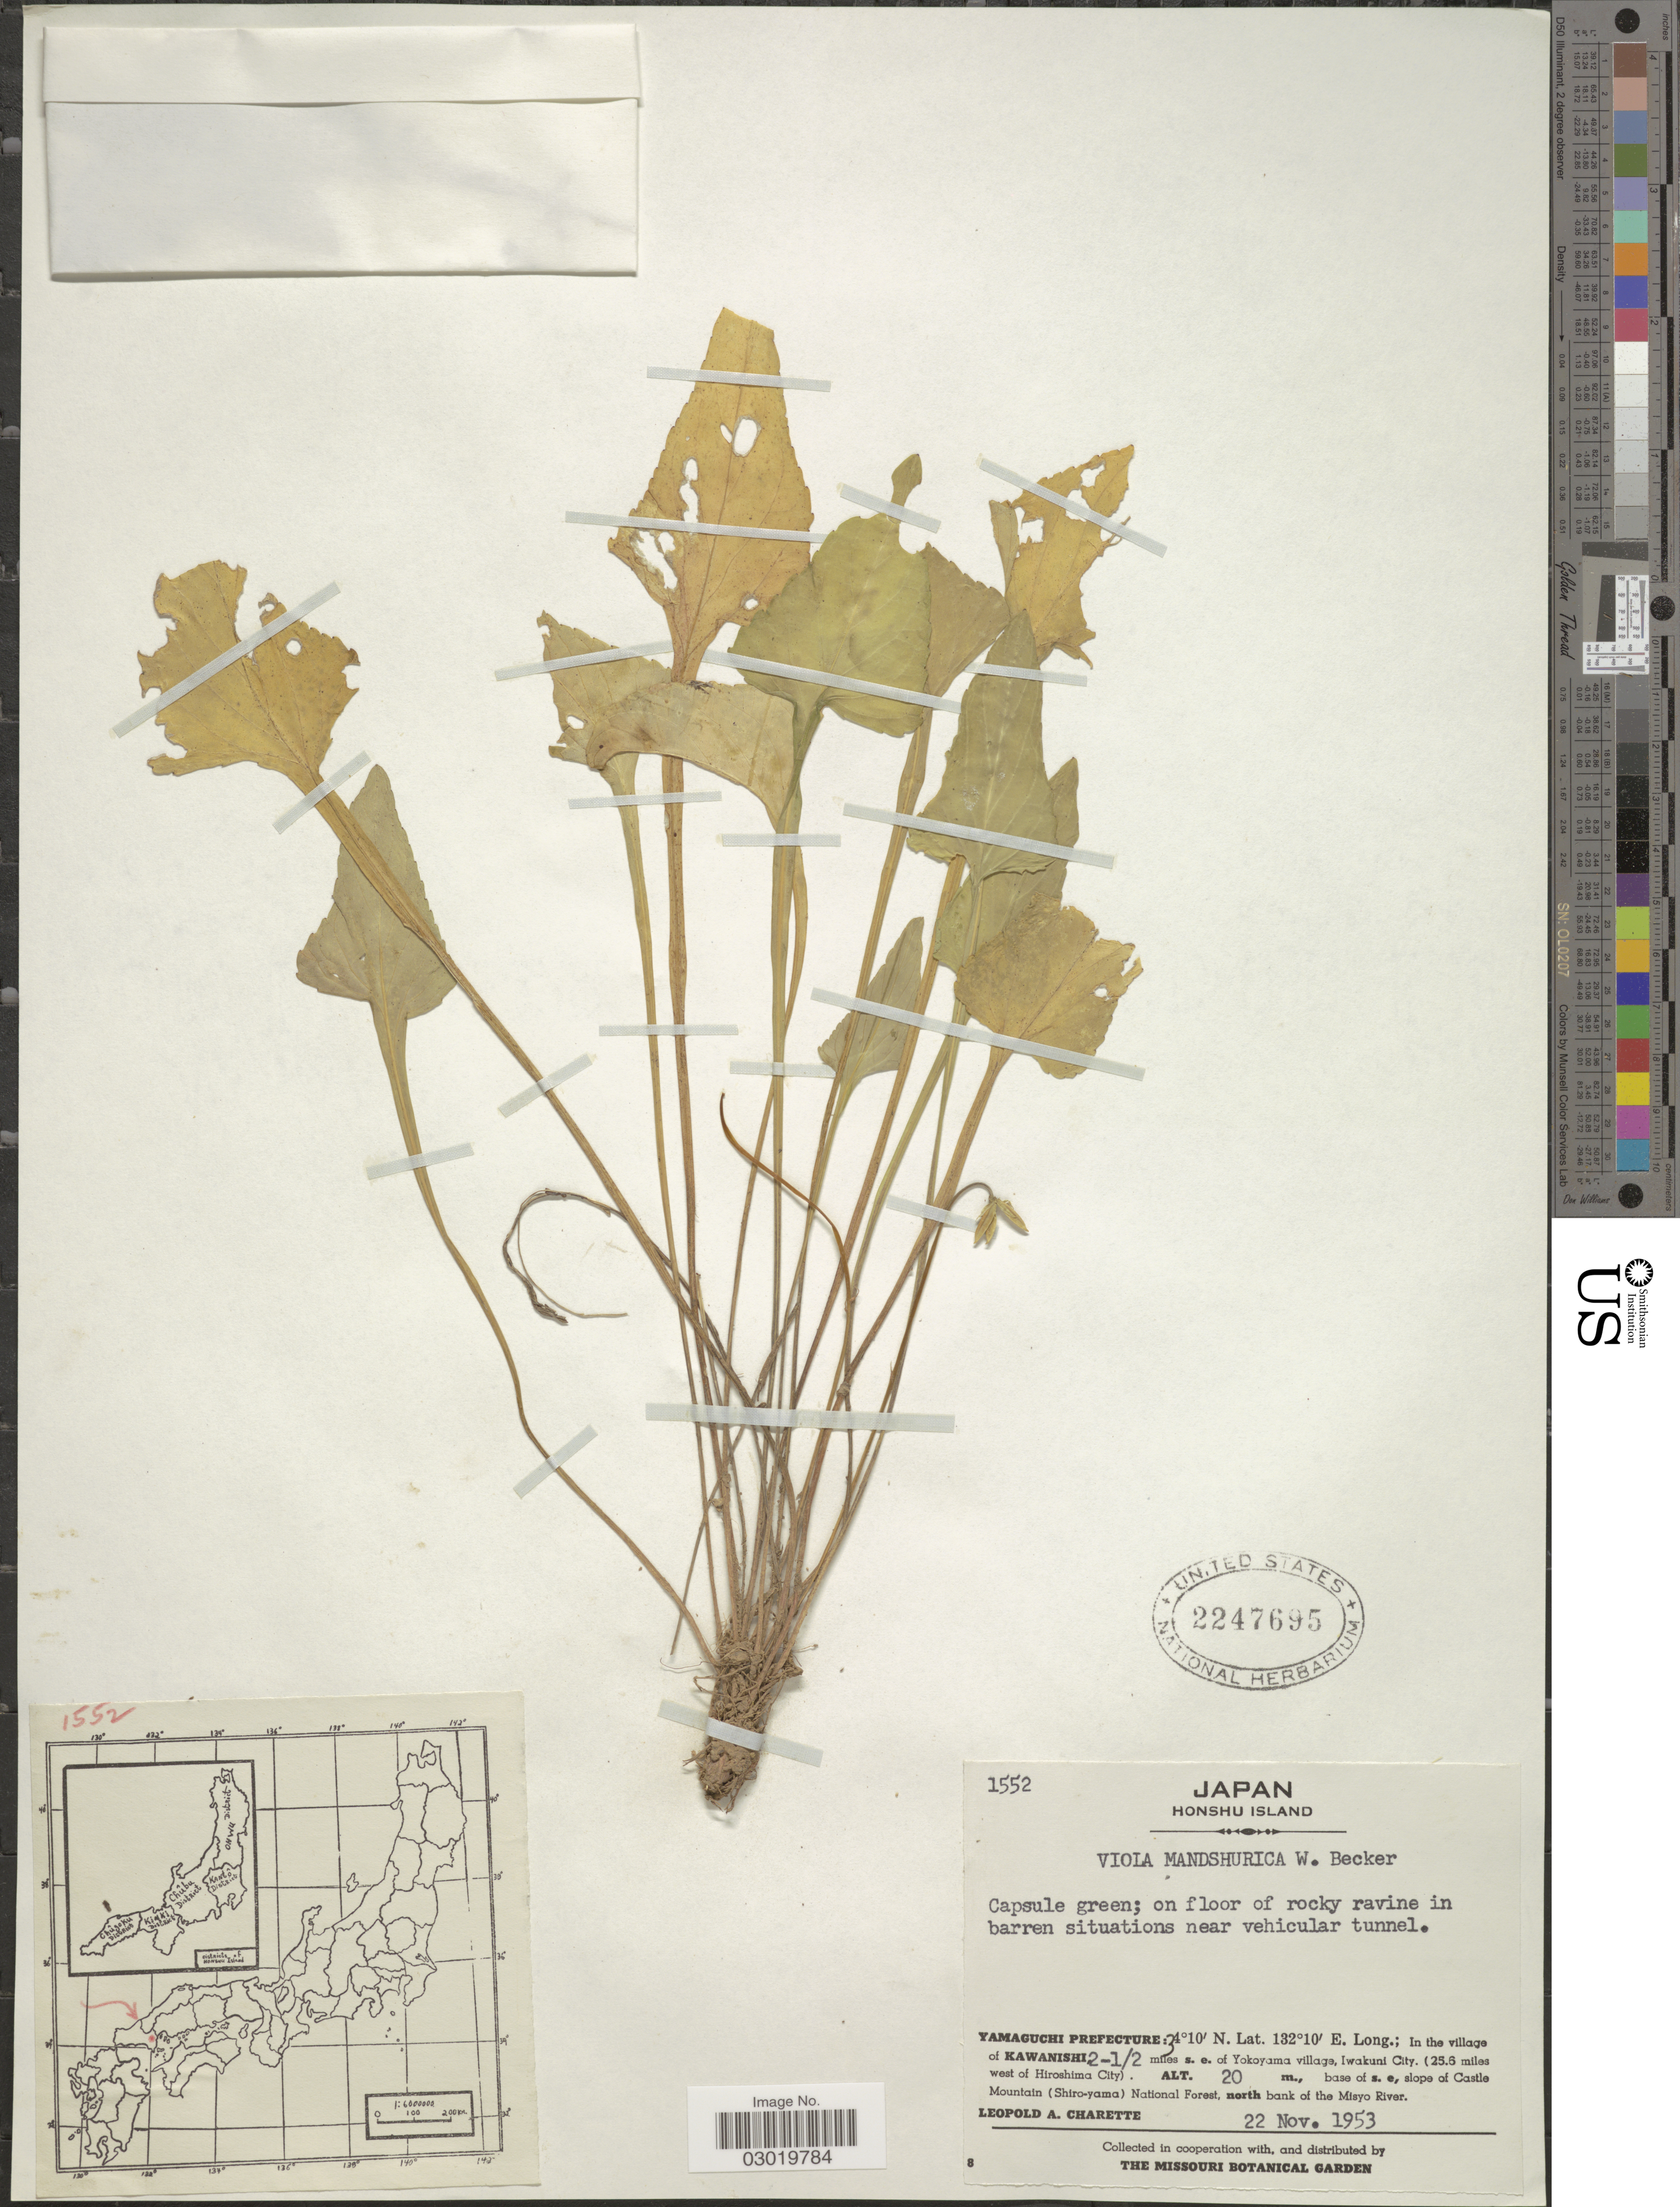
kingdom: Plantae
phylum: Tracheophyta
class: Magnoliopsida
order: Malpighiales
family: Violaceae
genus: Viola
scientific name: Viola mandshurica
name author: W. Becker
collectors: L. A. Charette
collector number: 1552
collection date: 1953-11-22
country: Japan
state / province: Yamaguti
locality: Honshu Island. Yamaguchi Prefecture; In the village of Kawanishi, 2-1/2 miles s.e. of Yokoyama village, Iwakuni City. (25.6 miles west of Hiroshima City), base of s.e., slope of Castle Mountain (Shiro-yama) National Forest, north bank of the Misyo River.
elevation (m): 20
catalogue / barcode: US 2247695